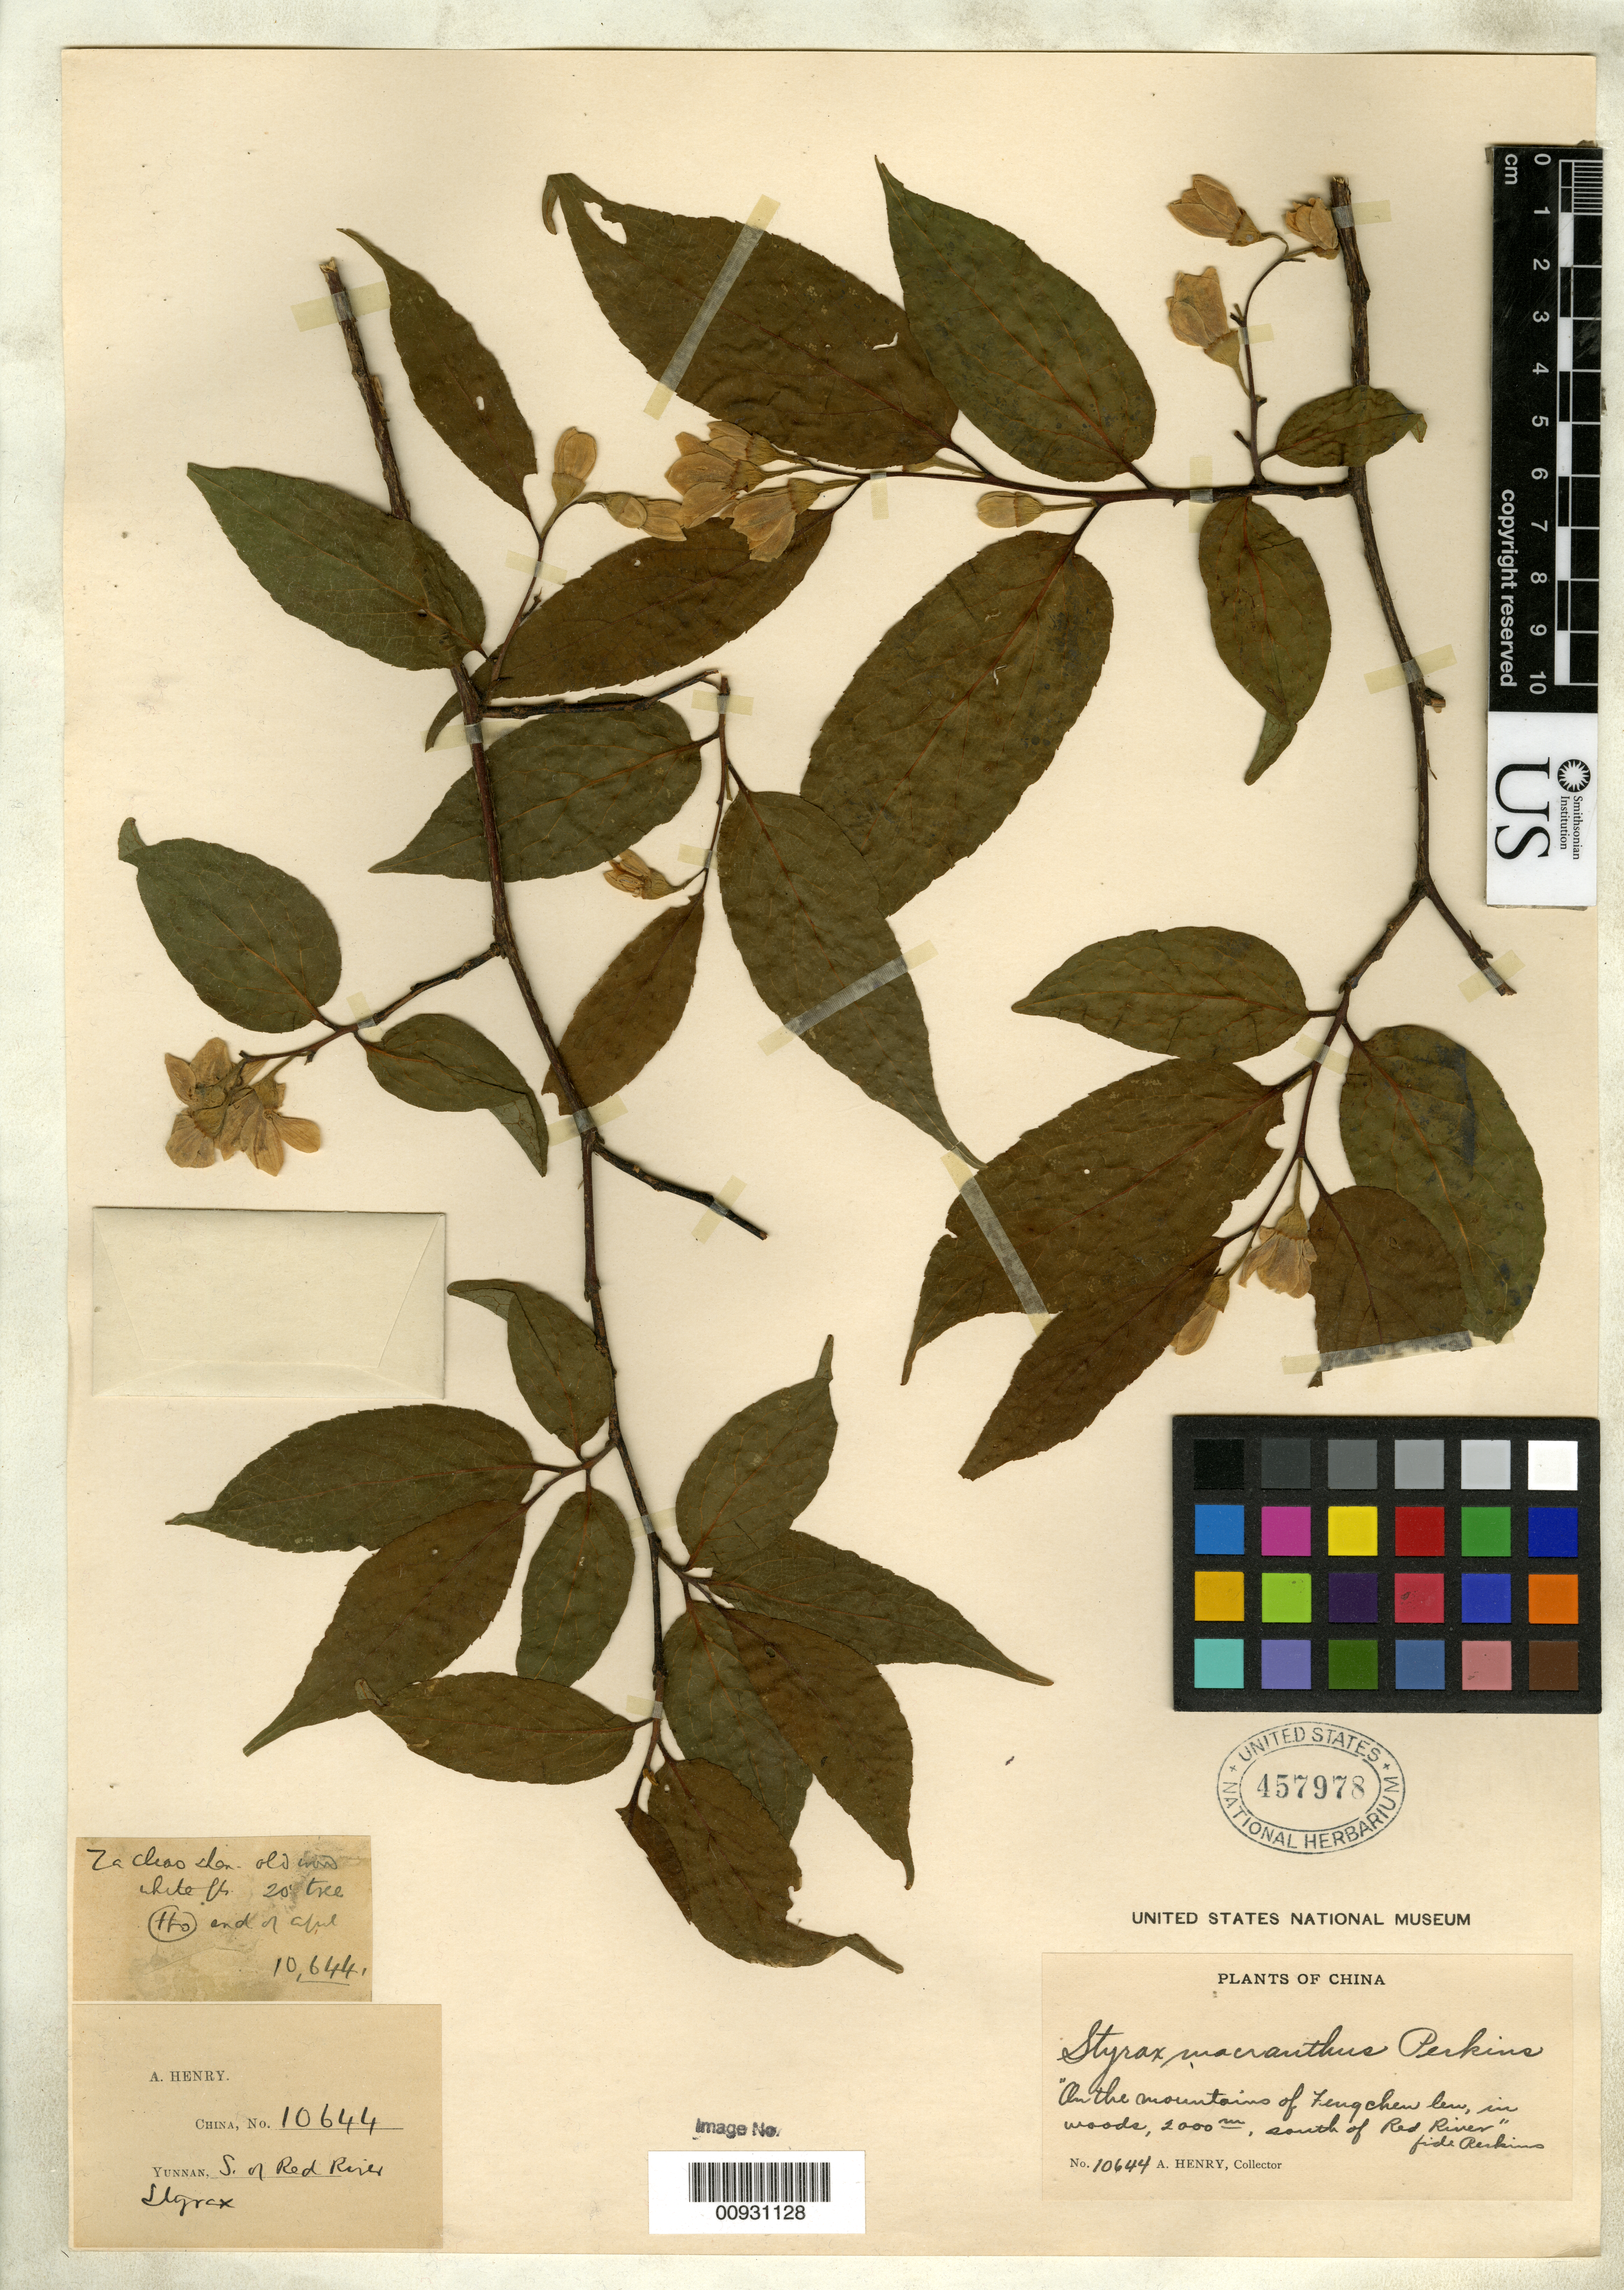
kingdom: Plantae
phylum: Tracheophyta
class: Magnoliopsida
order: Ericales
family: Styracaceae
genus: Styrax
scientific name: Styrax macranthus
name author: Perkins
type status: Isotype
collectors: A. Henry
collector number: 10644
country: China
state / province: Yunnan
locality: South of Red River.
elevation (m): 2000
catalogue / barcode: US 457978